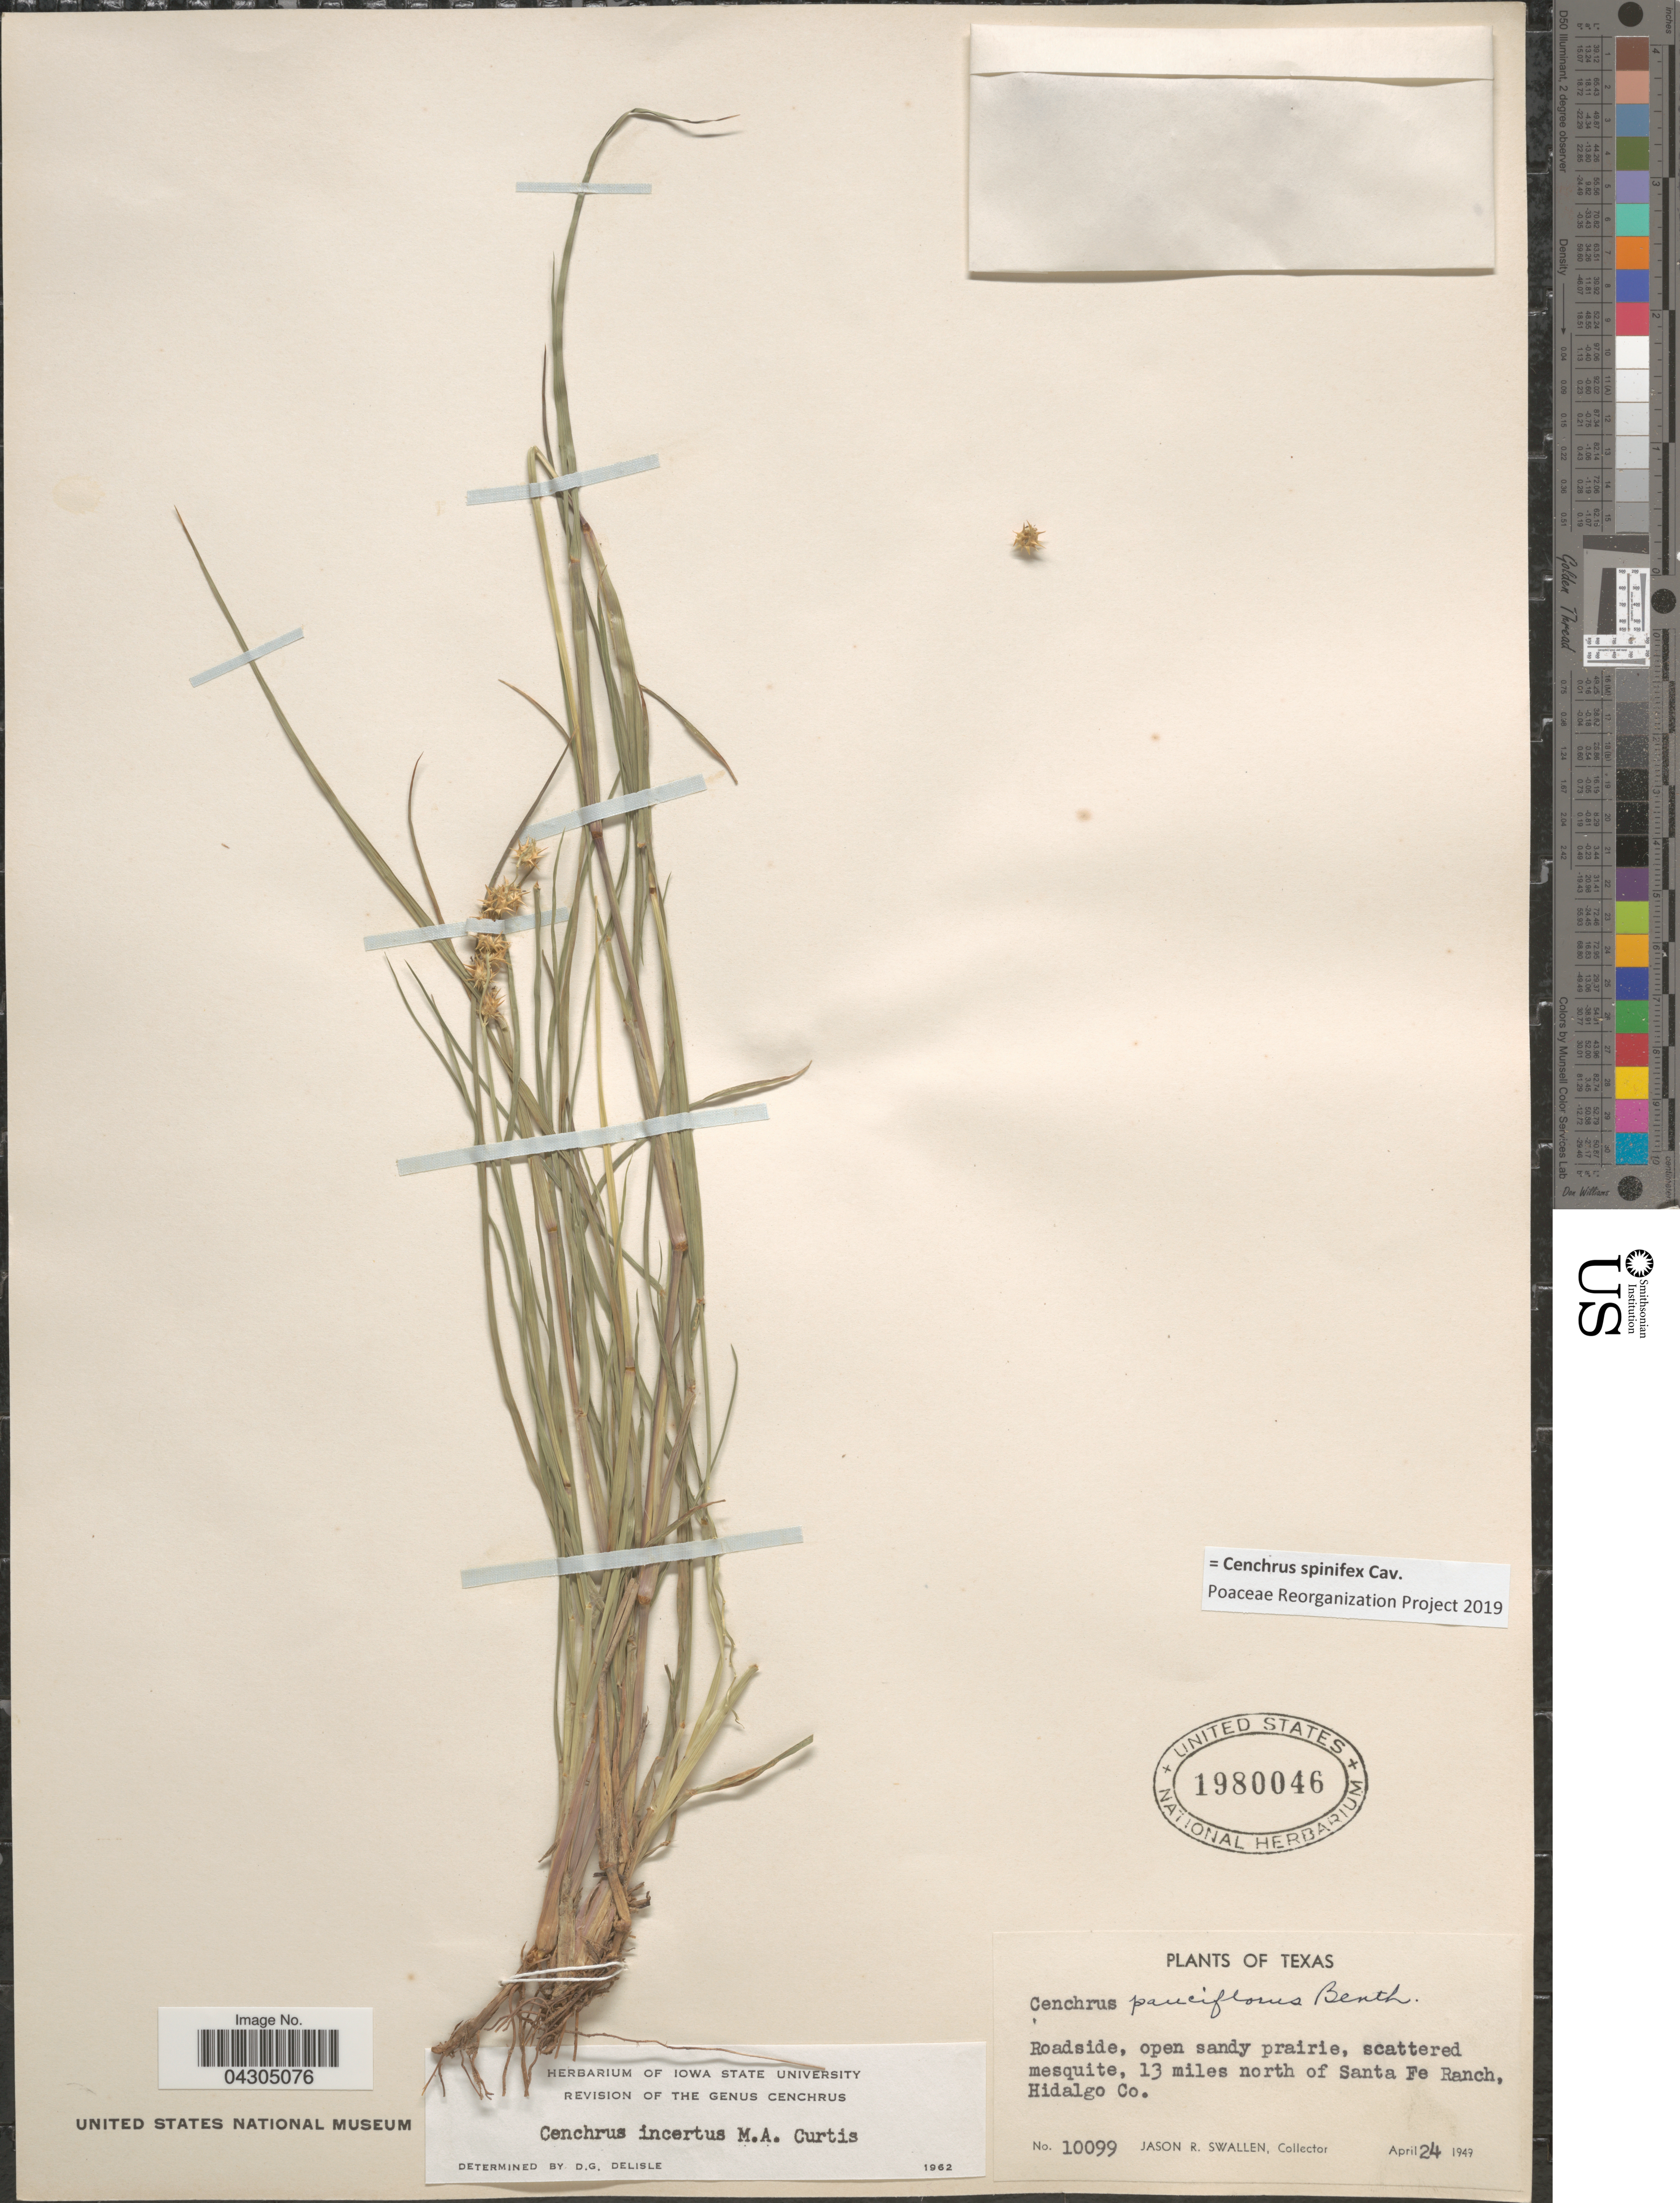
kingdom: Plantae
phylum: Tracheophyta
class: Liliopsida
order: Poales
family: Poaceae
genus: Cenchrus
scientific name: Cenchrus spinifex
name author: Cav.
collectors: J. R. Swallen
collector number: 10099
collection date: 1949-04-24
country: United States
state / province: Texas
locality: Roadside, open sandy prairie, scattered mesquite, 13 miles north of Santa Fe Ranch, Hidalgo Co.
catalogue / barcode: US 1980046